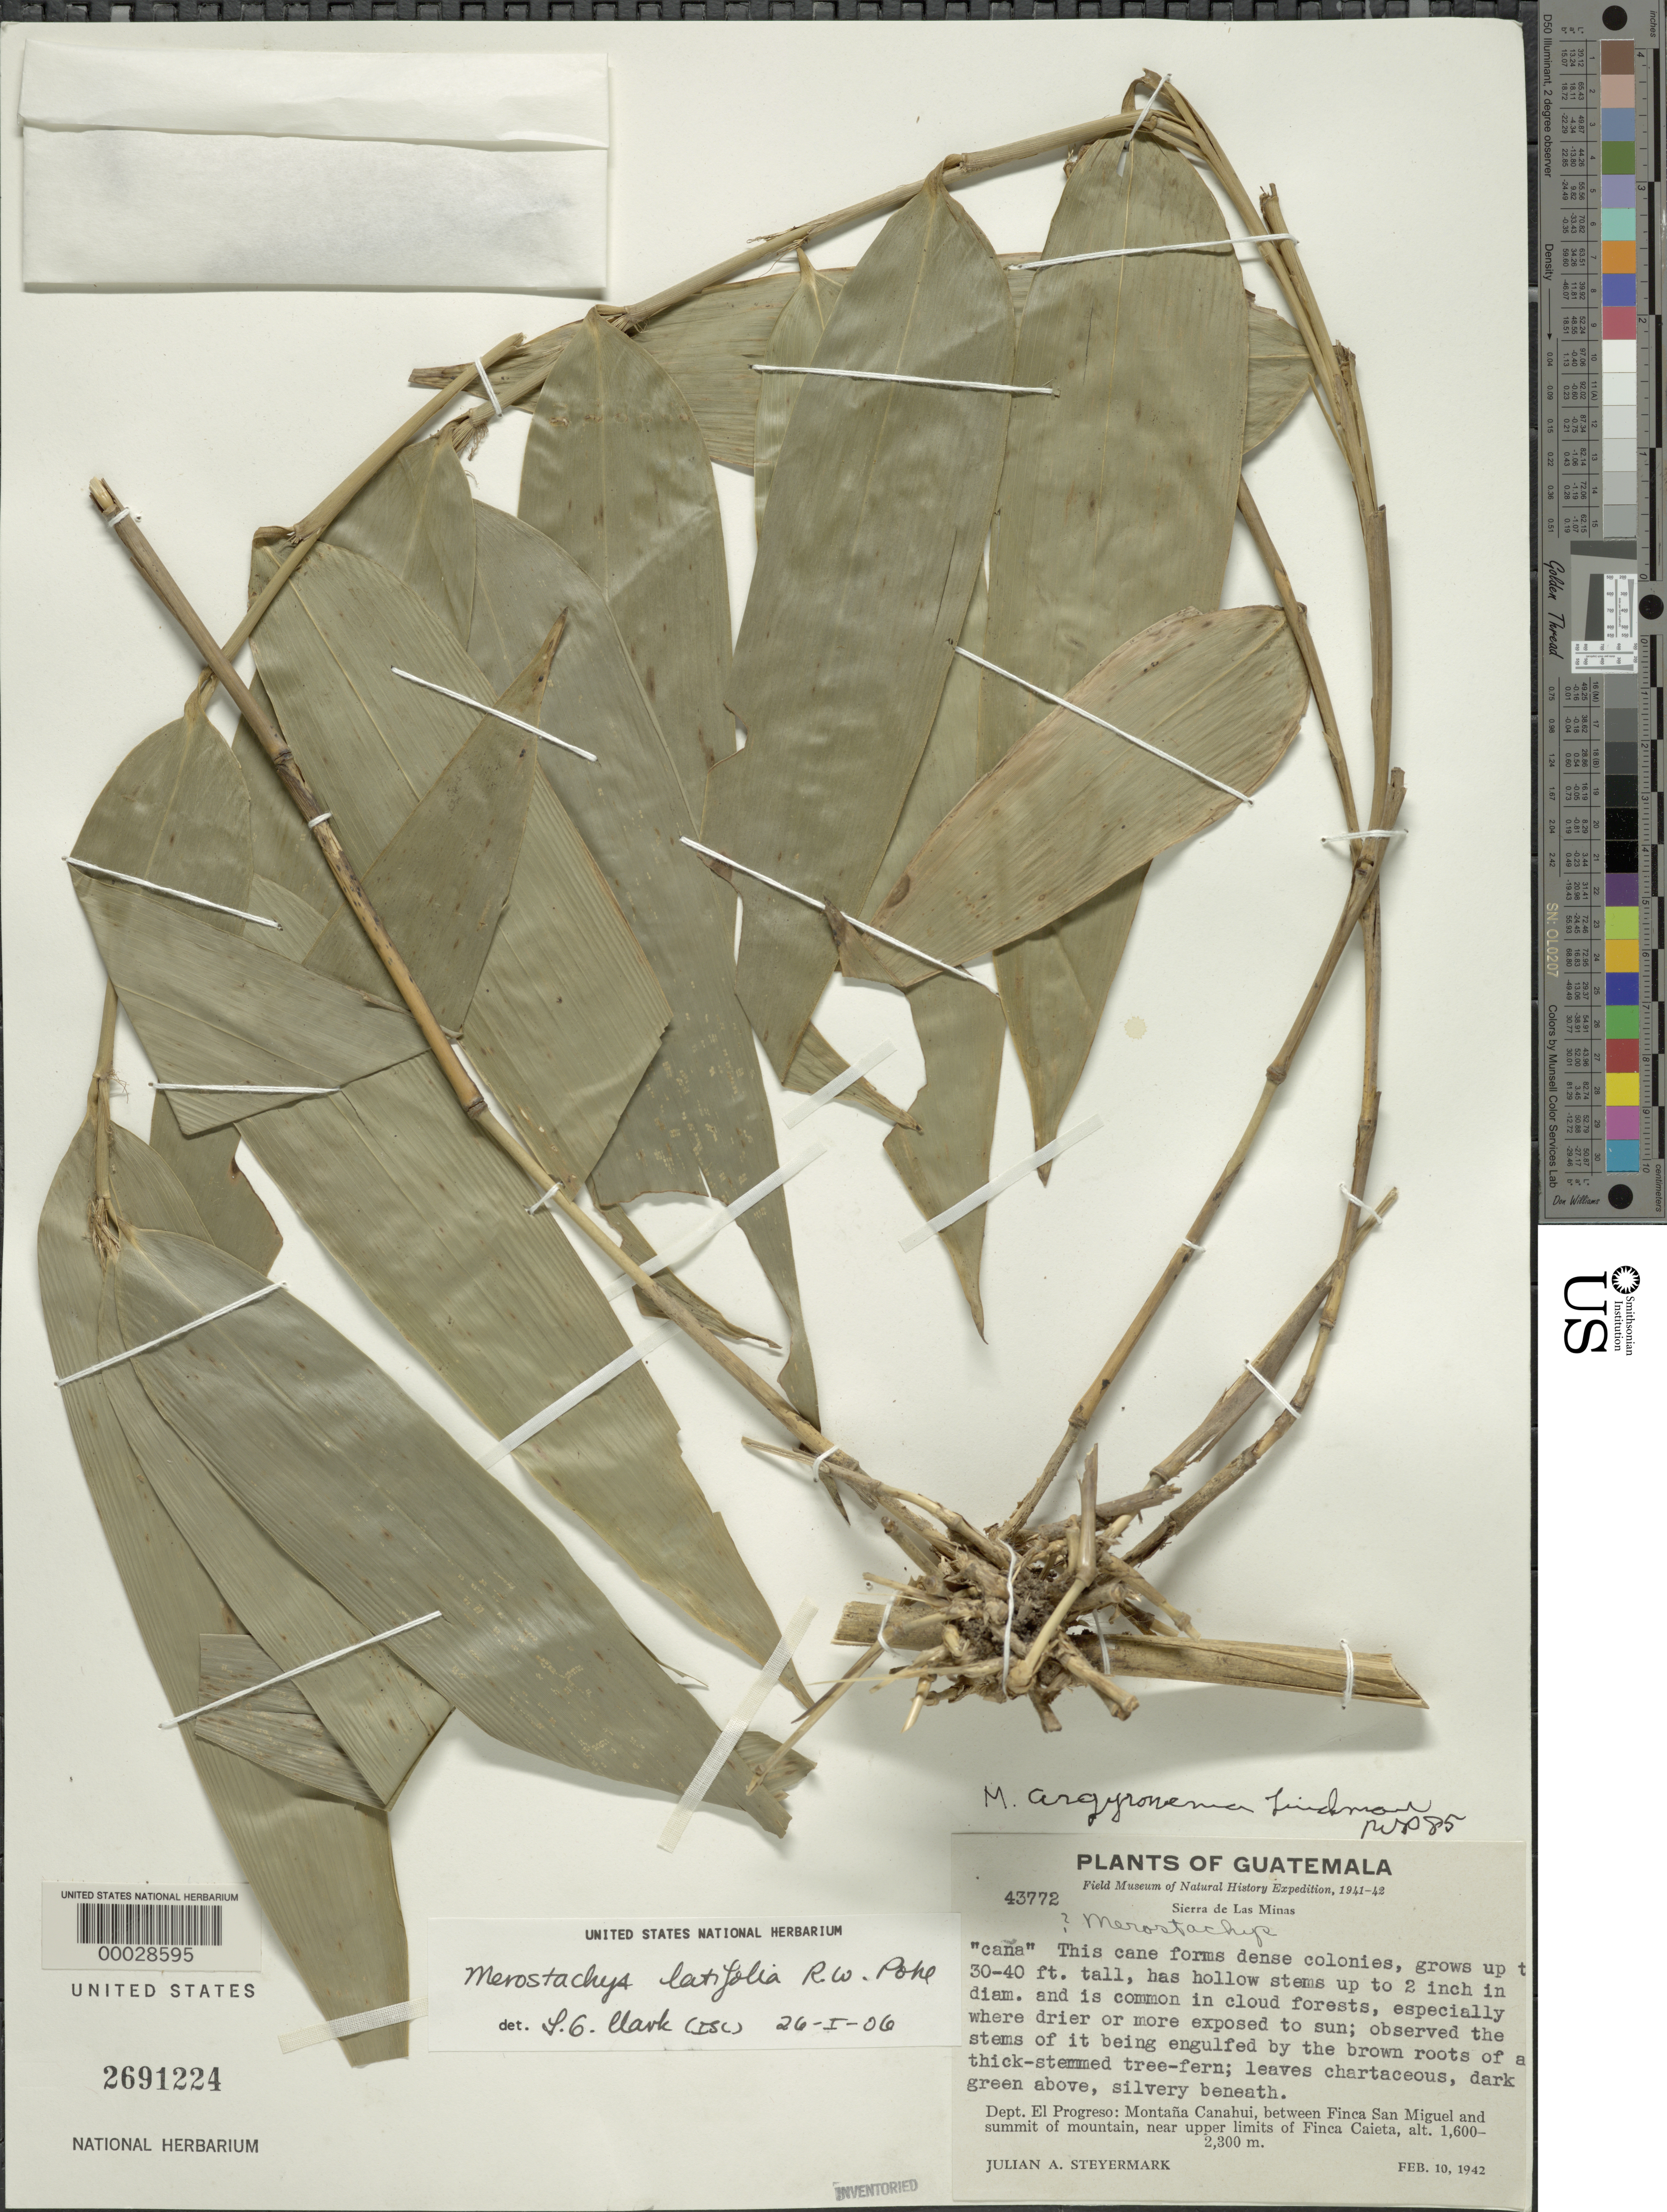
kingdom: Plantae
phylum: Tracheophyta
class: Liliopsida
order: Poales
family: Poaceae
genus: Merostachys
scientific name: Merostachys latifolia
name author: R.W. Pohl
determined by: Clark, Lynn G., (ISC), Iowa State University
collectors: J. Steyermark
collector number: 43772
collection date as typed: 10 Feb 1942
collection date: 1942-02-10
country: Guatemala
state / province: El Progreso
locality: Montana Canahui, Finca San Miguel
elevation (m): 1600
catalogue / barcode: US 2691224